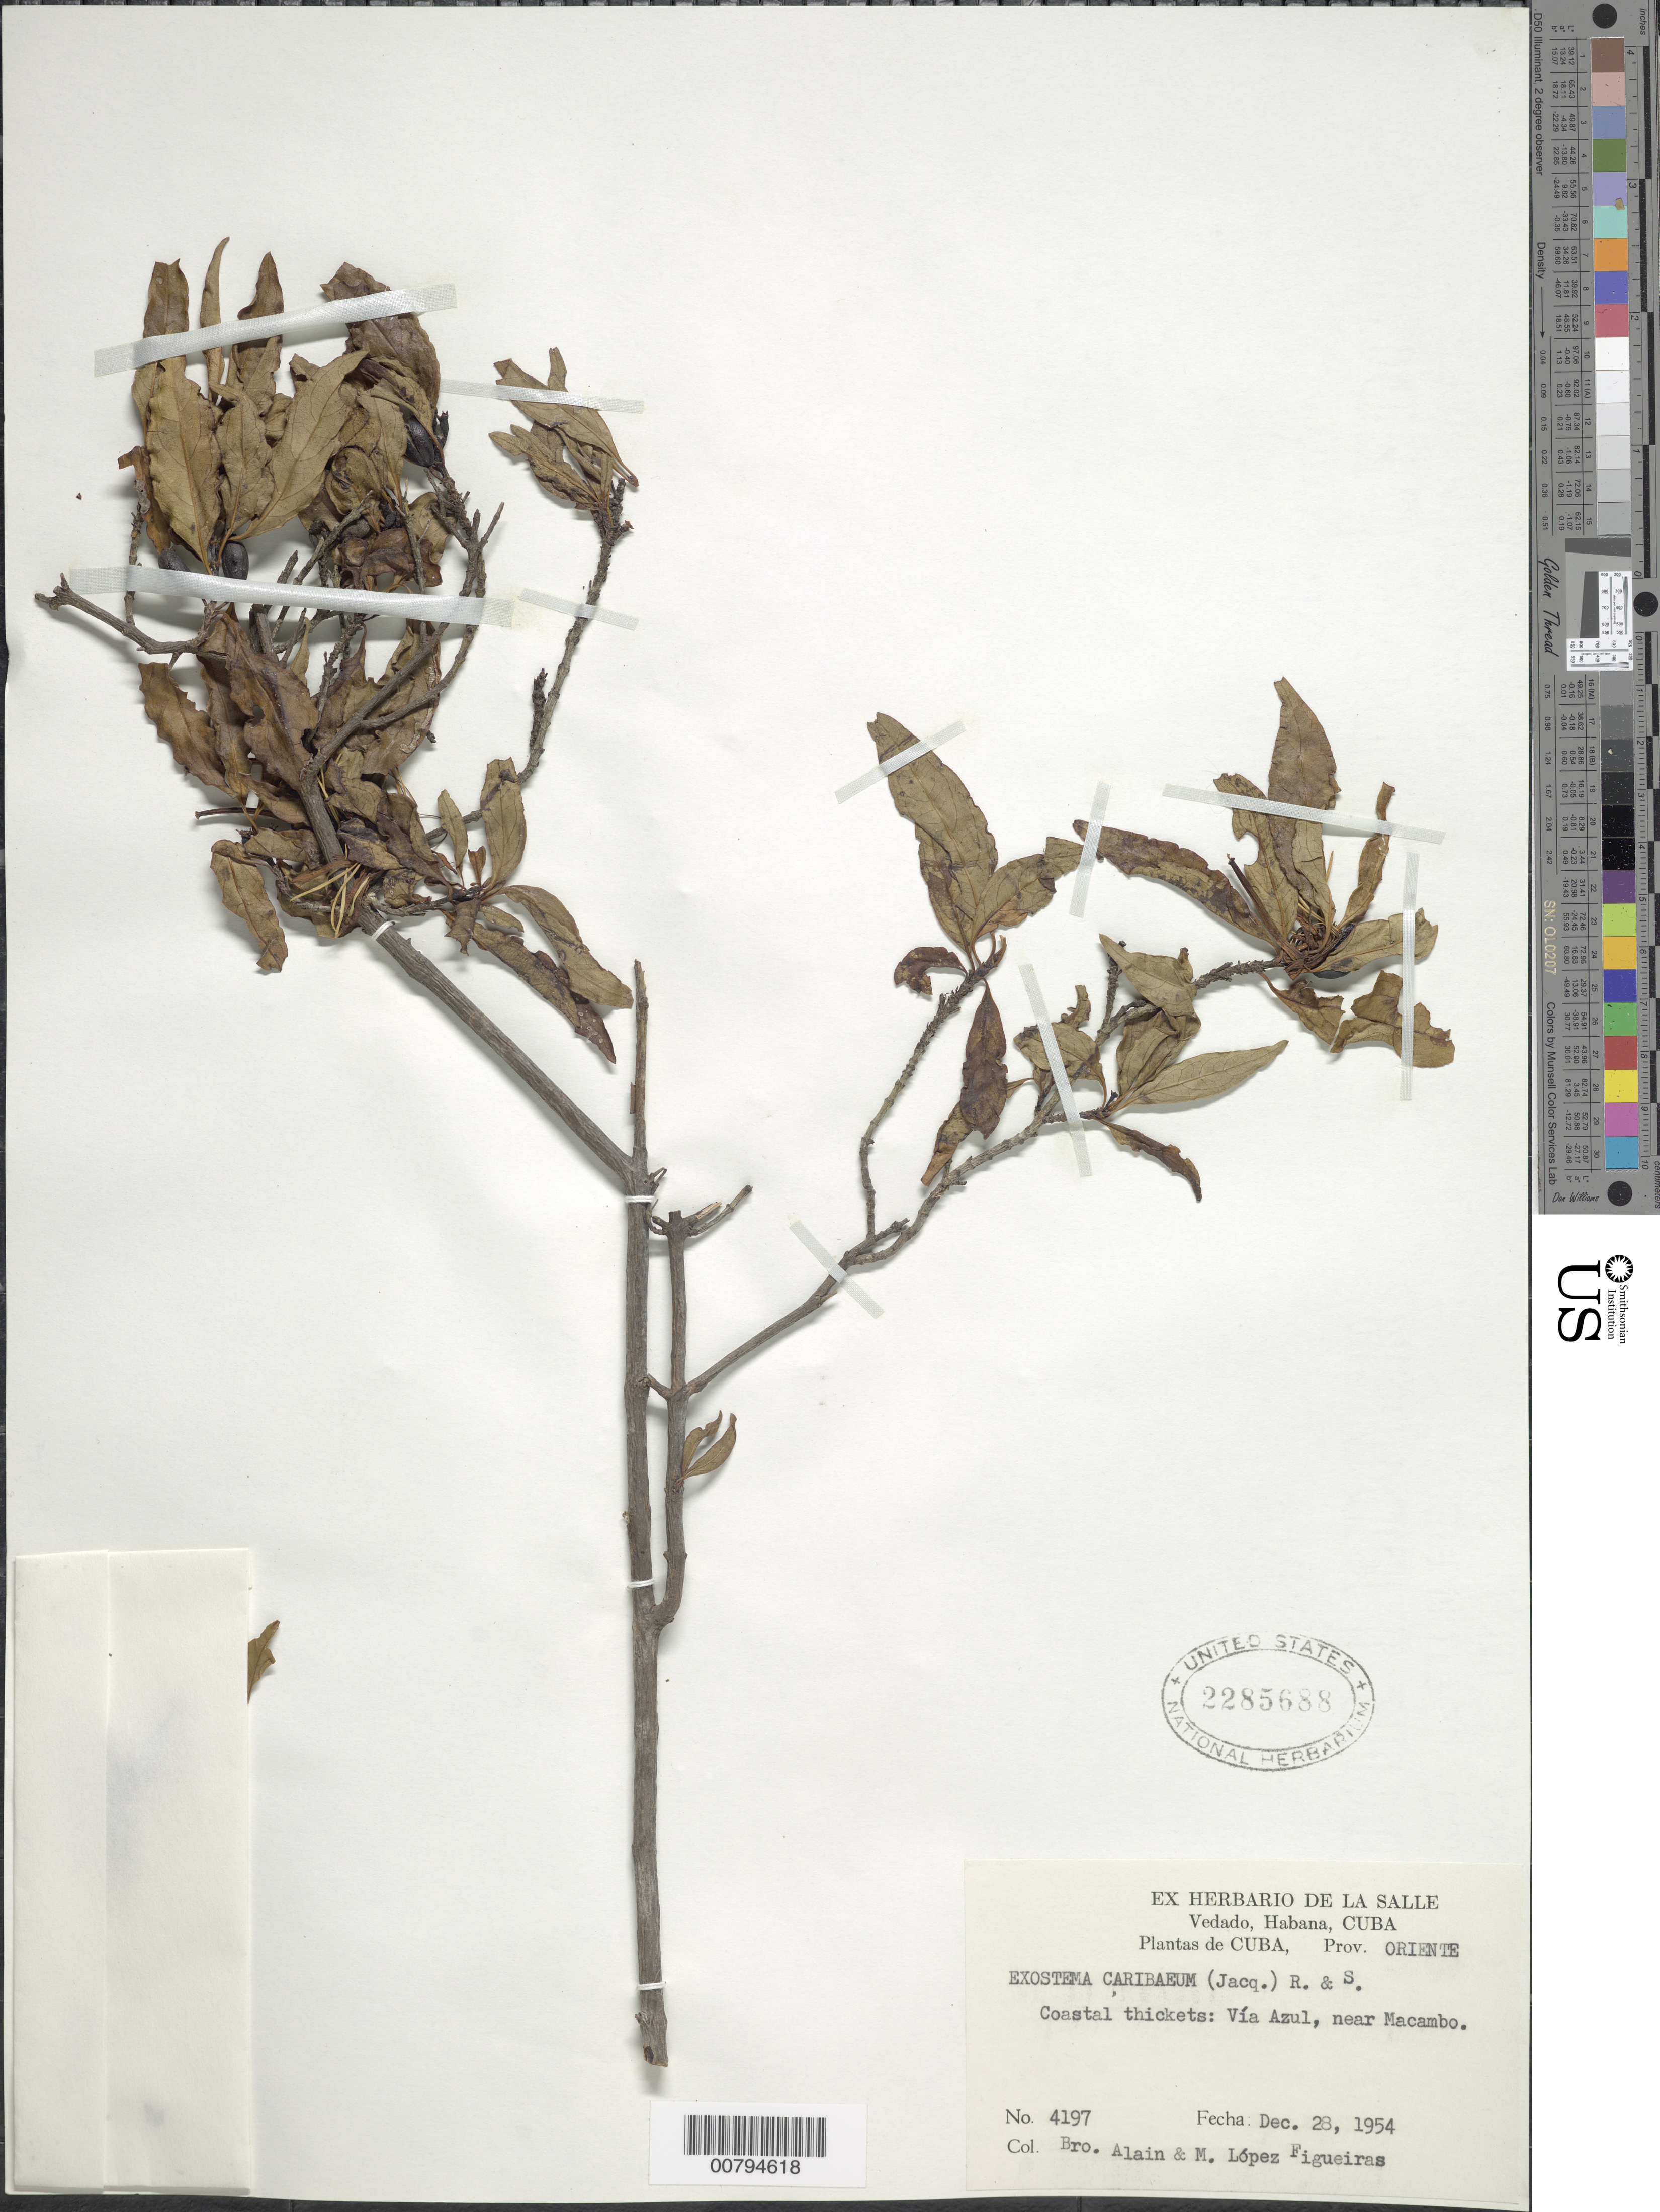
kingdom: Plantae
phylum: Tracheophyta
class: Magnoliopsida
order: Gentianales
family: Rubiaceae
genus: Exostema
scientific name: Exostema caribaeum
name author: (Jacq.) Roem. & Schult.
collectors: A. H. Liogier & M. López Figueiras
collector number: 4197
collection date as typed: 28 Dec 1954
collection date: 1954-12-28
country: Cuba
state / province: Oriente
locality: Via Azul, near Macambo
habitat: Coastal thickets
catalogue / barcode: US 2285688